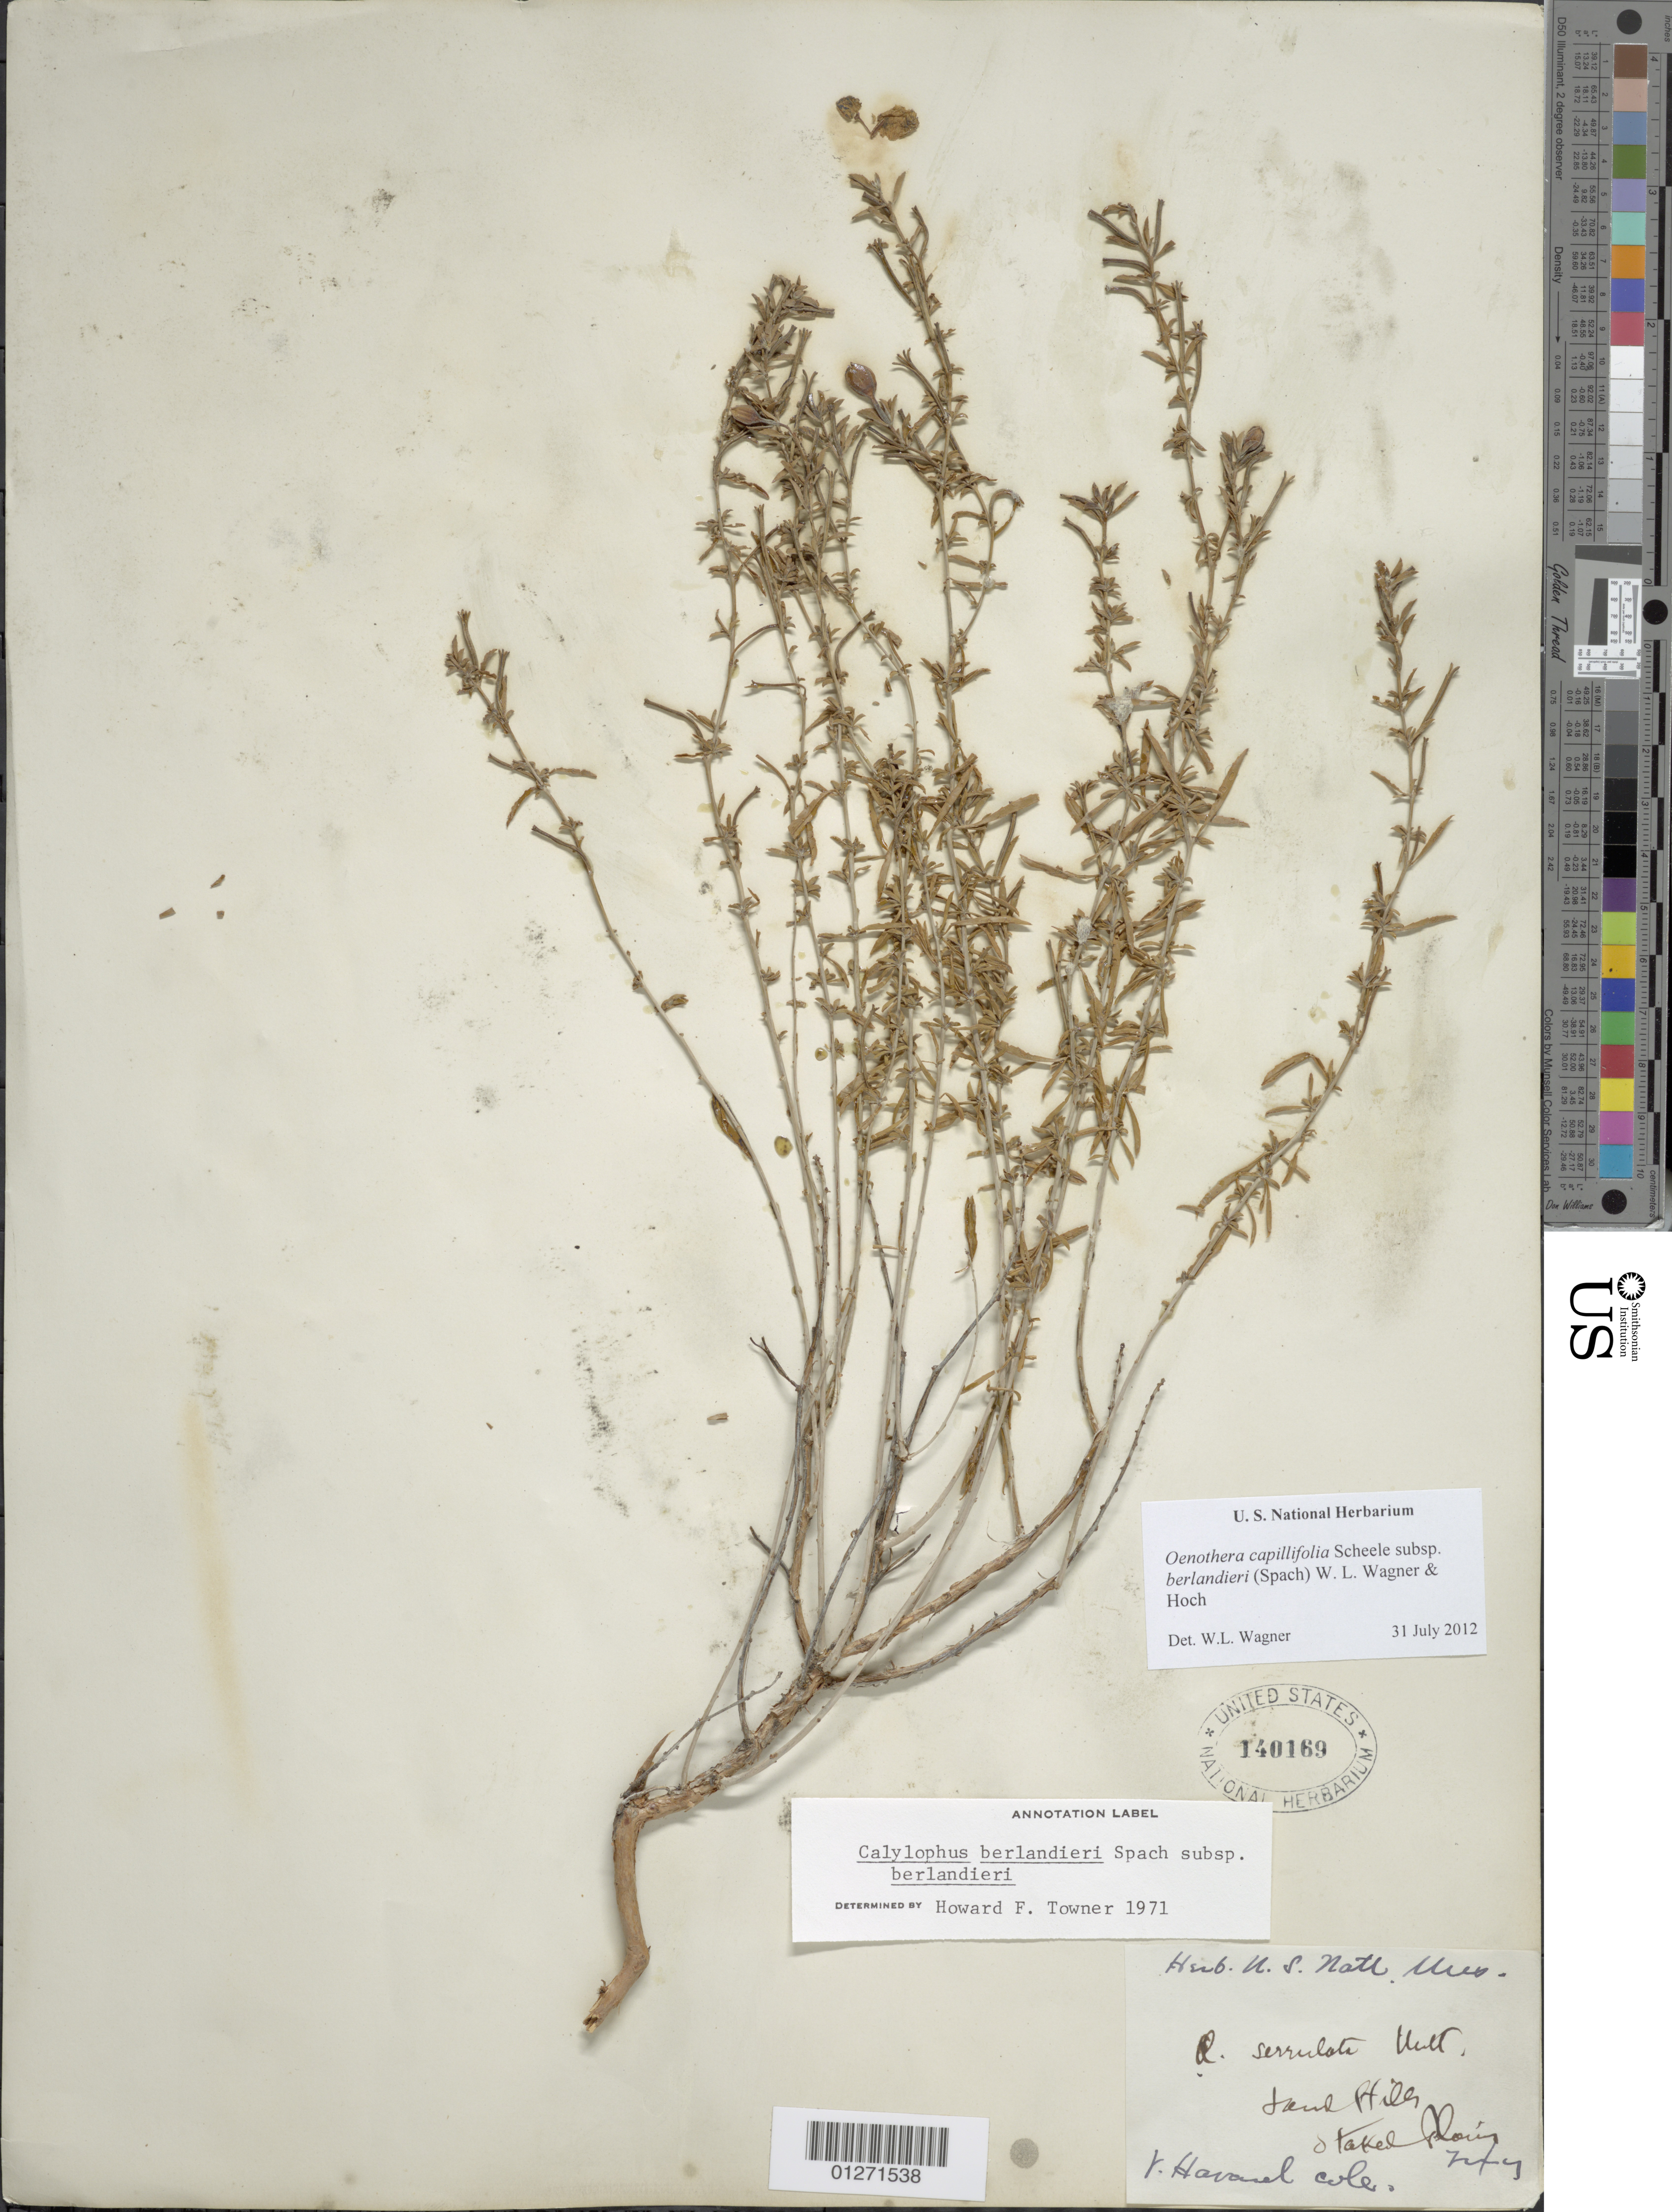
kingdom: Plantae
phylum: Tracheophyta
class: Magnoliopsida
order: Myrtales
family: Onagraceae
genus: Oenothera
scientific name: Oenothera capillifolia subsp. berlandieri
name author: (Spach) W.L. Wagner & Hoch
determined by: Wagner, W. L., (BOT), Smithsonian Institution - National Museum of Natural History (UNITED STATES)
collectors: V. Havard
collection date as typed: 18--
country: United States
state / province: Texas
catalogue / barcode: US 140169